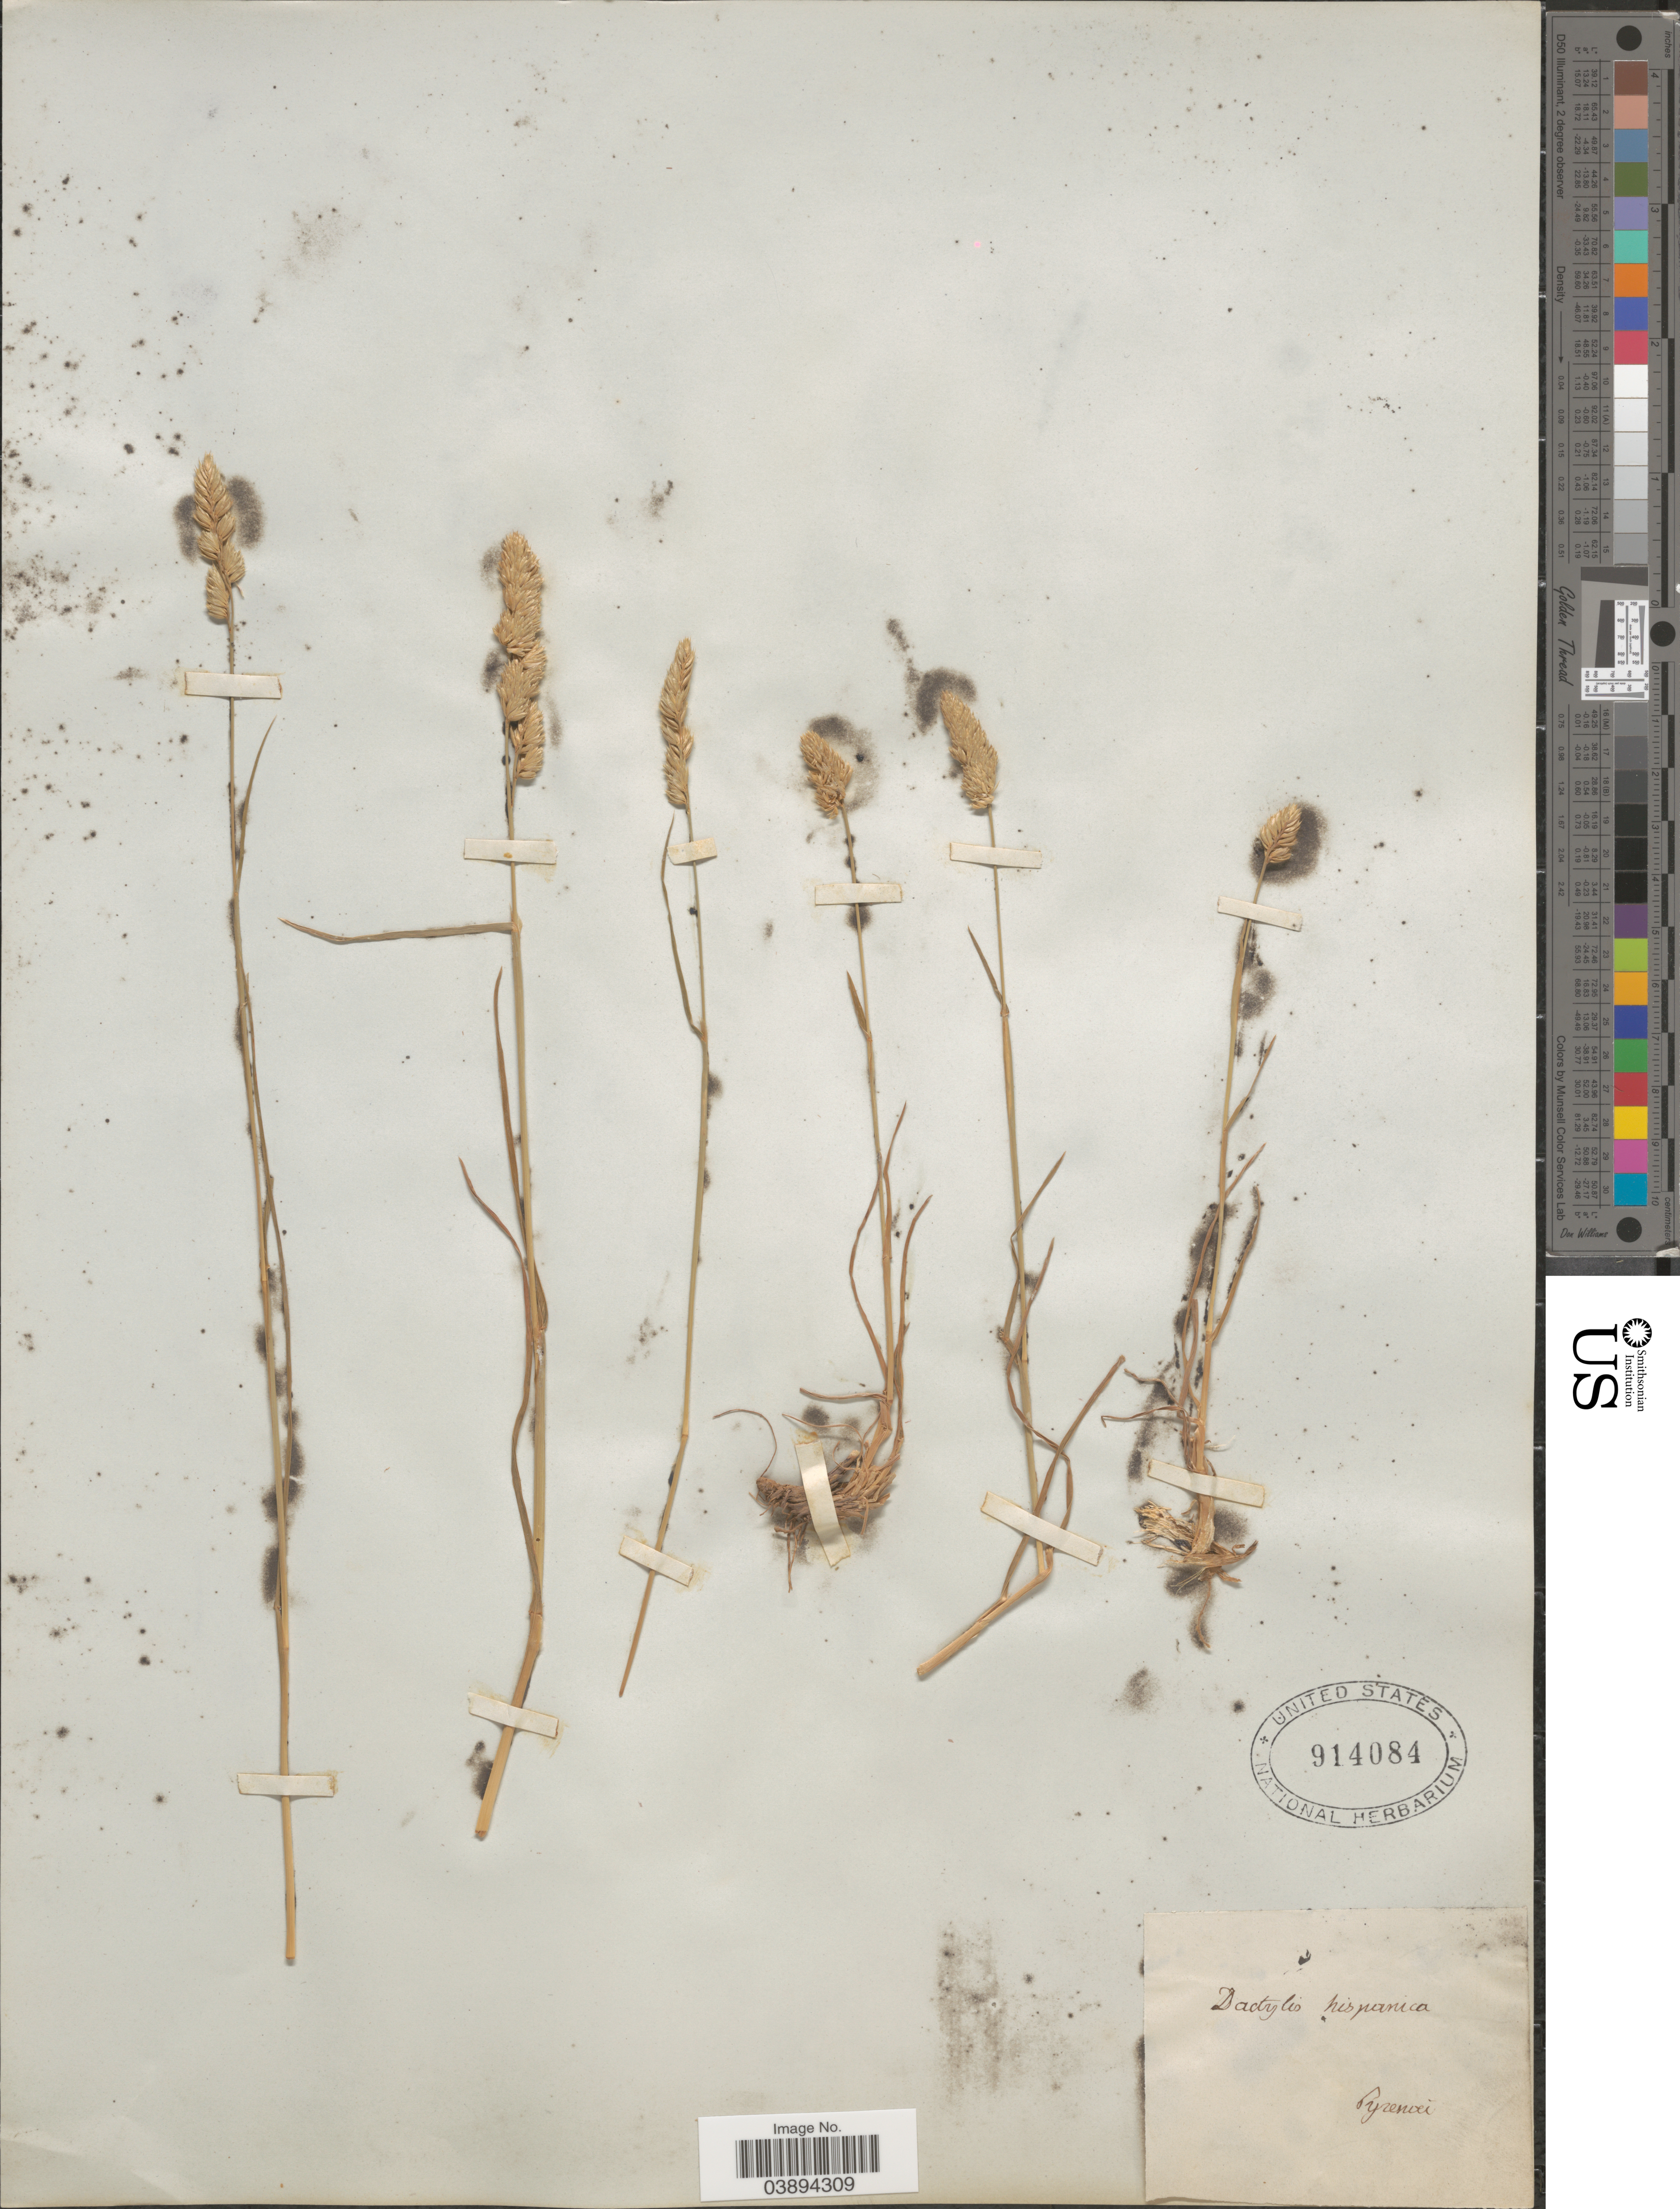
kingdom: Plantae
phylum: Tracheophyta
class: Liliopsida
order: Poales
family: Poaceae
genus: Dactylis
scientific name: Dactylis glomerata subsp. hispanica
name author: (Roth) Nyman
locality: Pyrenaei.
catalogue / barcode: US 914084